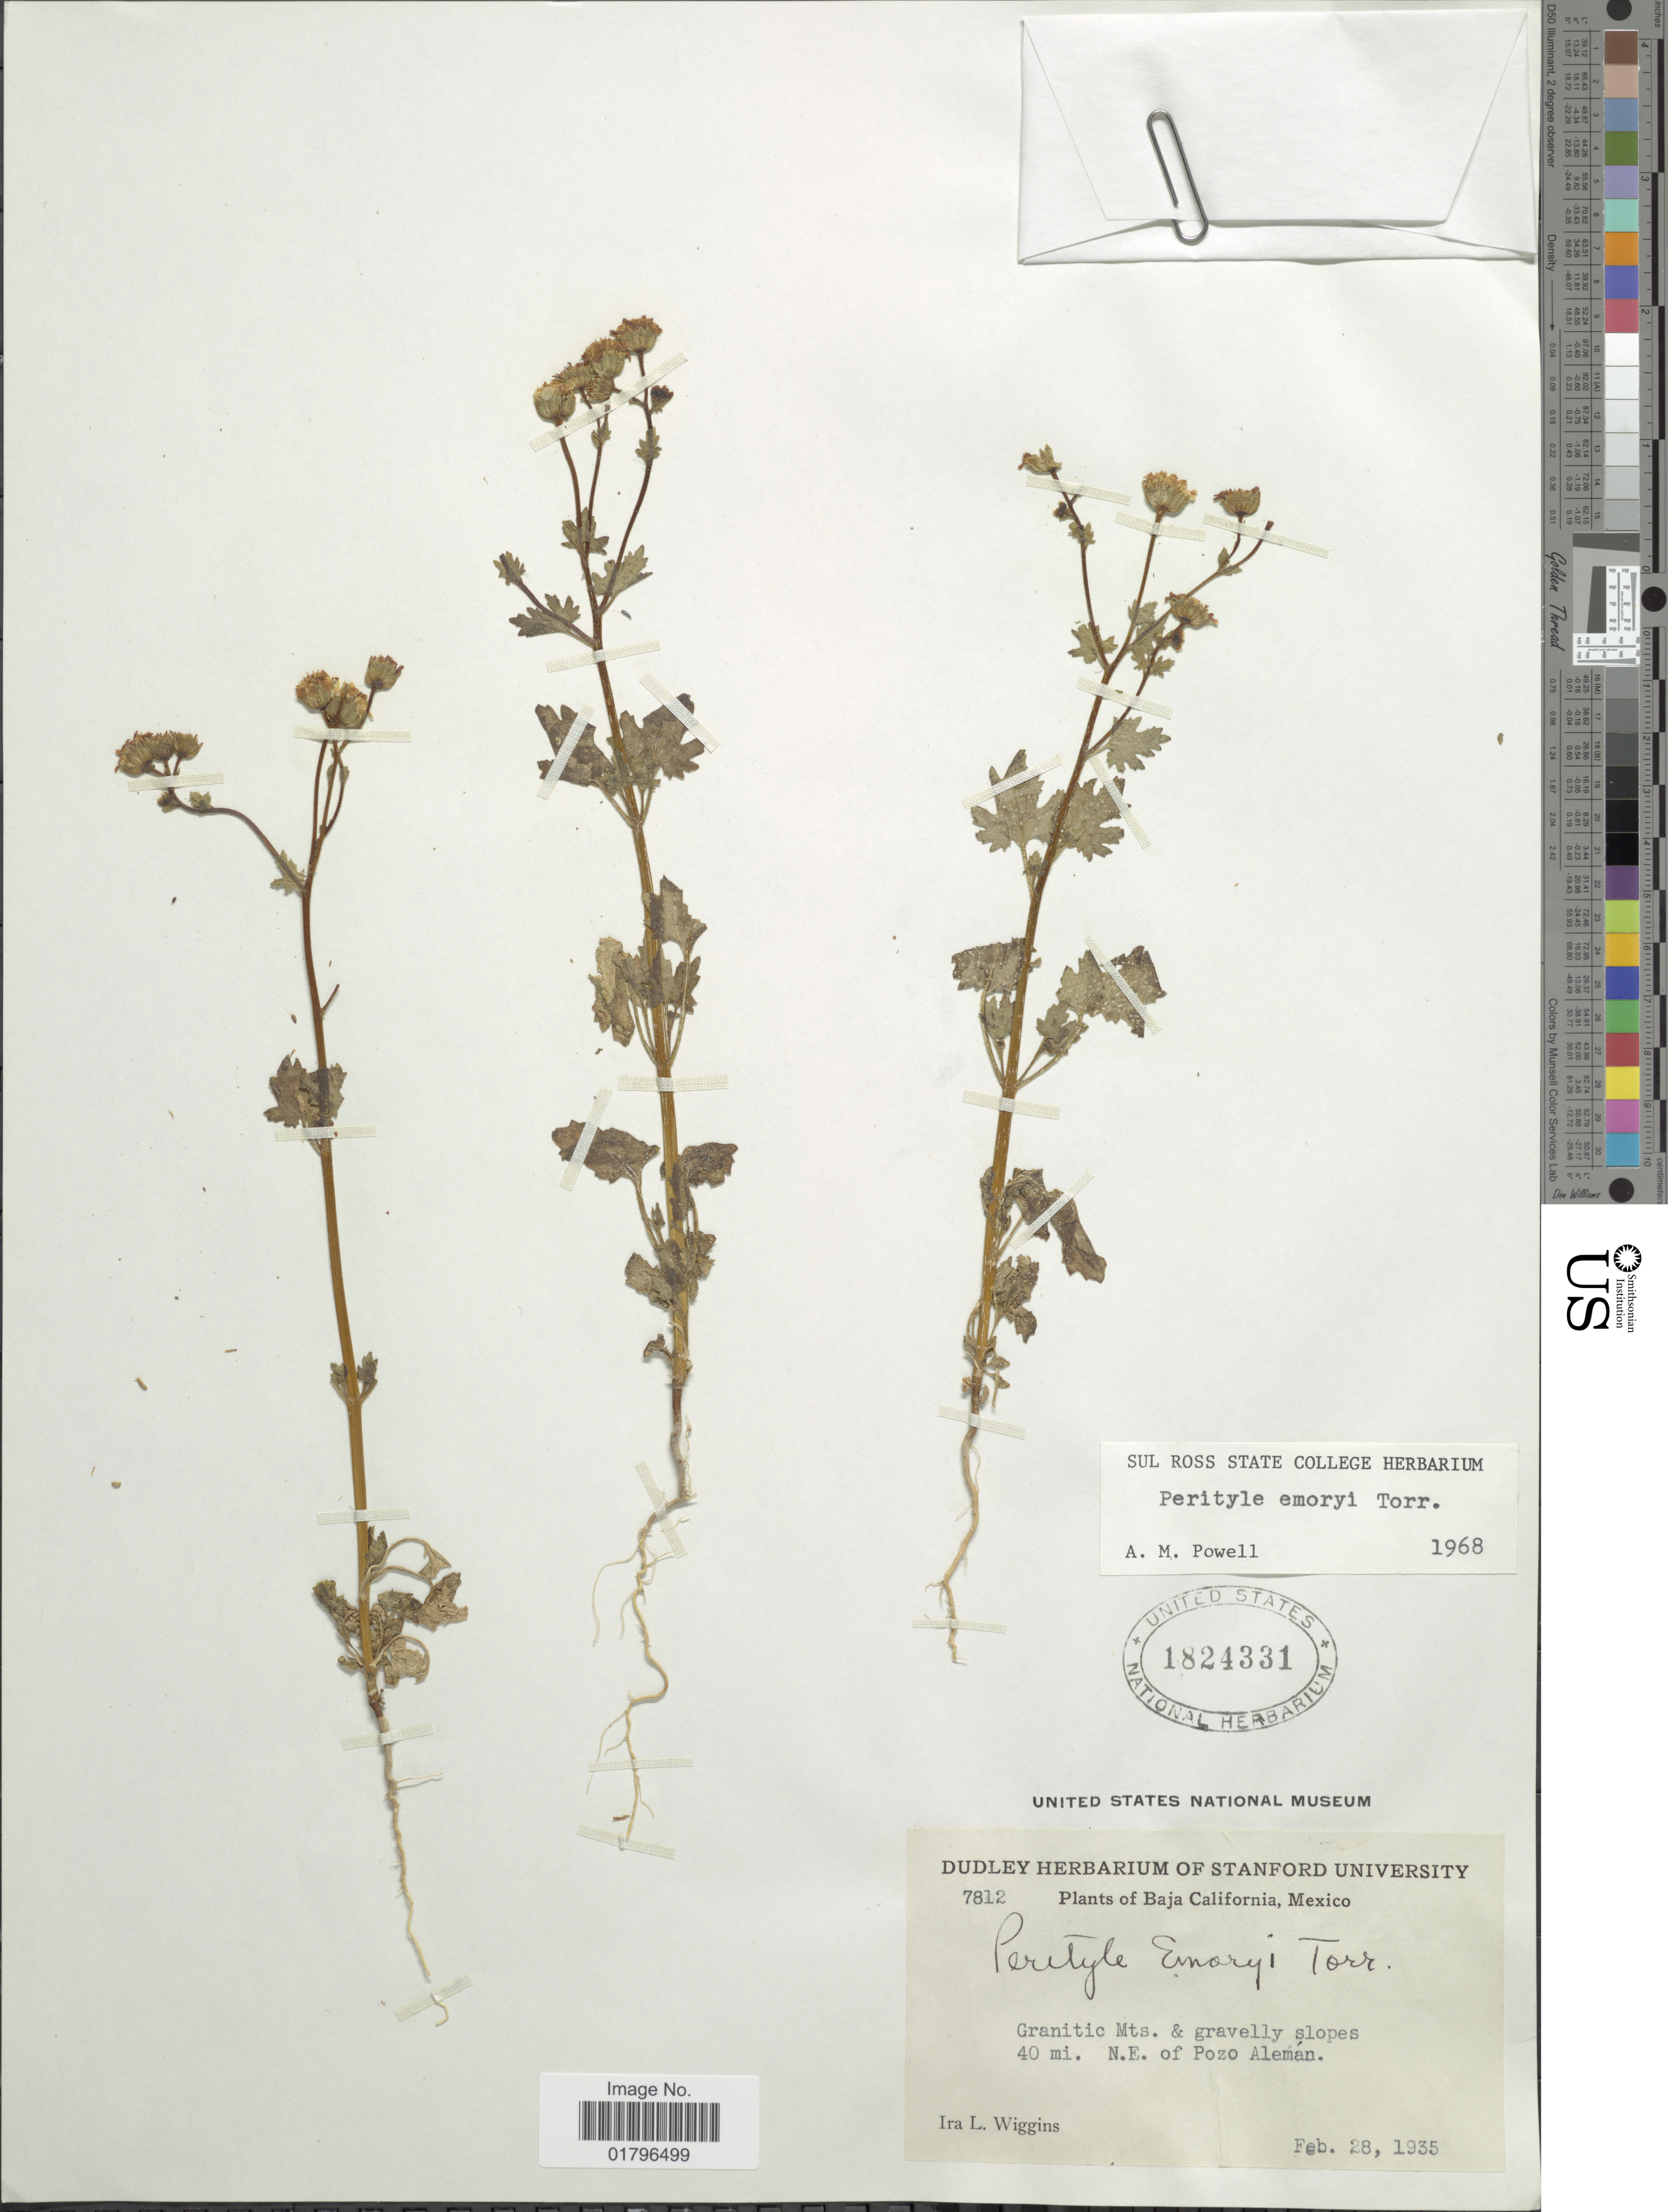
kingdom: Plantae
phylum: Tracheophyta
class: Magnoliopsida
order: Asterales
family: Asteraceae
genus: Perityle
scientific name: Perityle emoryi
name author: Torr.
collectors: I. L. Wiggins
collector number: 7812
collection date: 1935-02-28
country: Mexico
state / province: Baja California Sur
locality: Granitic Mts. & gravelly slopes 40 mi. N.E. of Pozo Aleman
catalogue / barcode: US 1824331